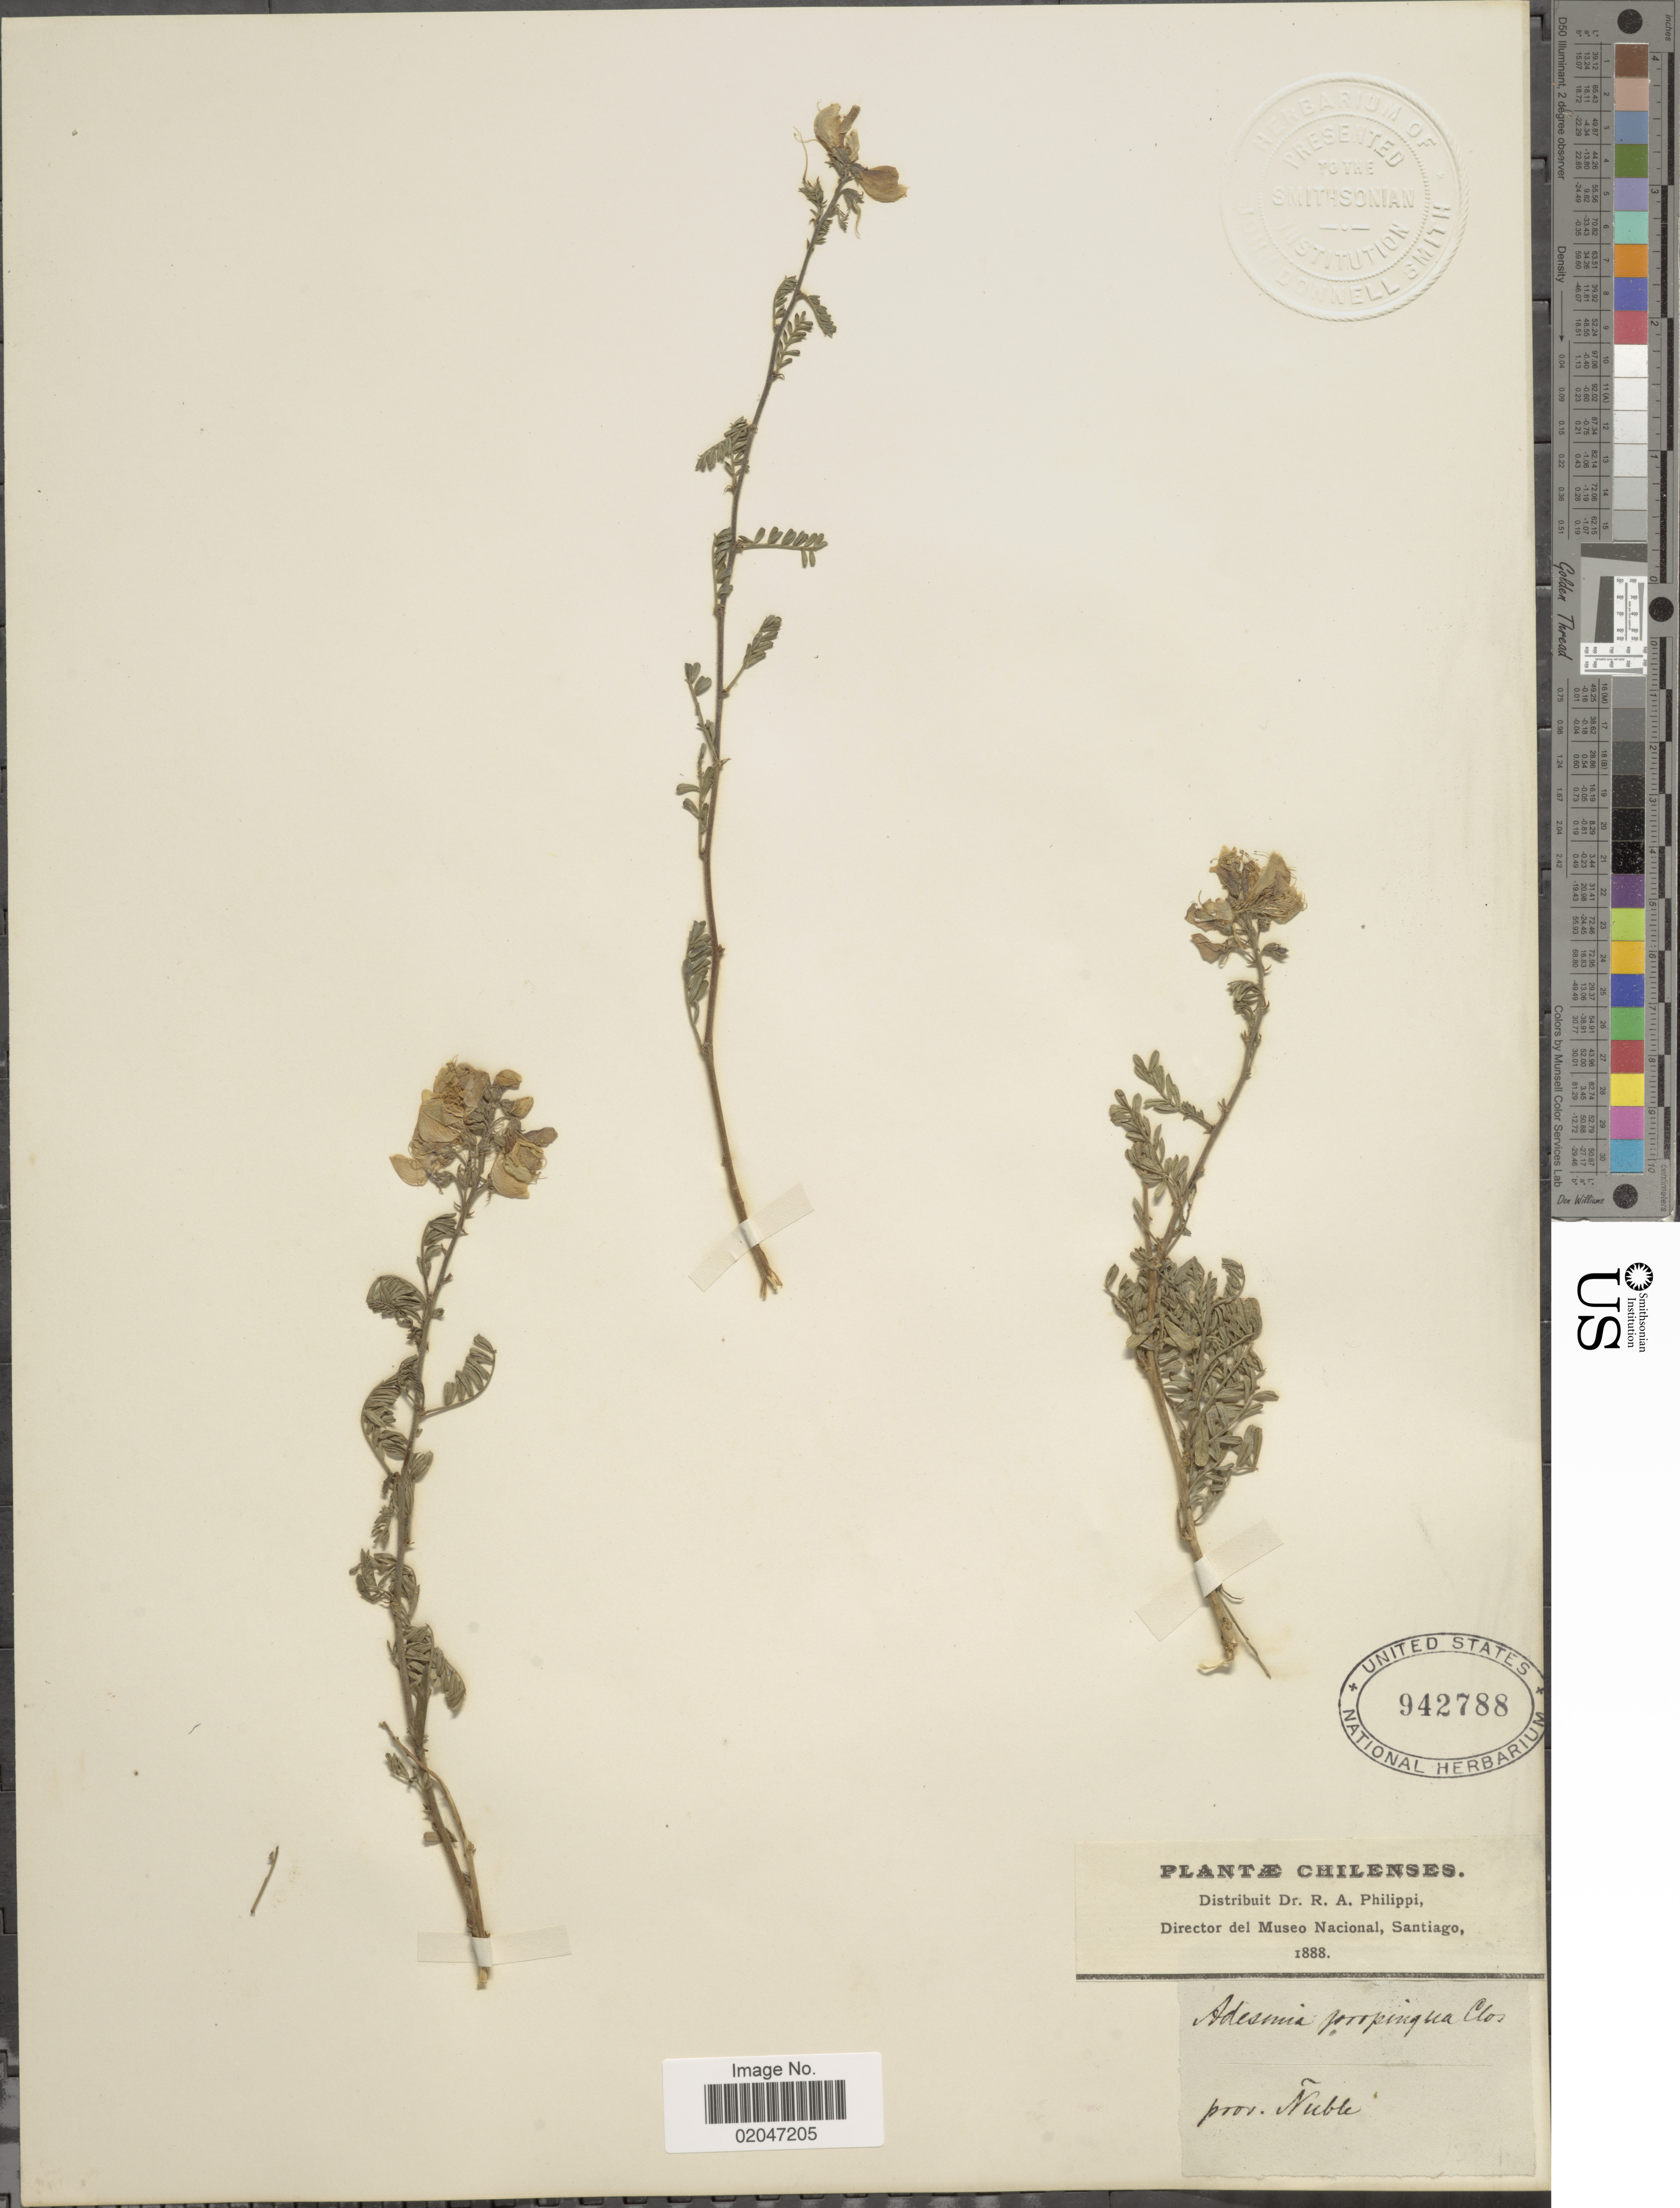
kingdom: Plantae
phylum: Tracheophyta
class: Magnoliopsida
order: Fabales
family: Fabaceae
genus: Adesmia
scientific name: Adesmia propinqua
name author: Clos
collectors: R. A. Philippi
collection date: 1888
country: Chile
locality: Prov. Nuble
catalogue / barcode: US 942788